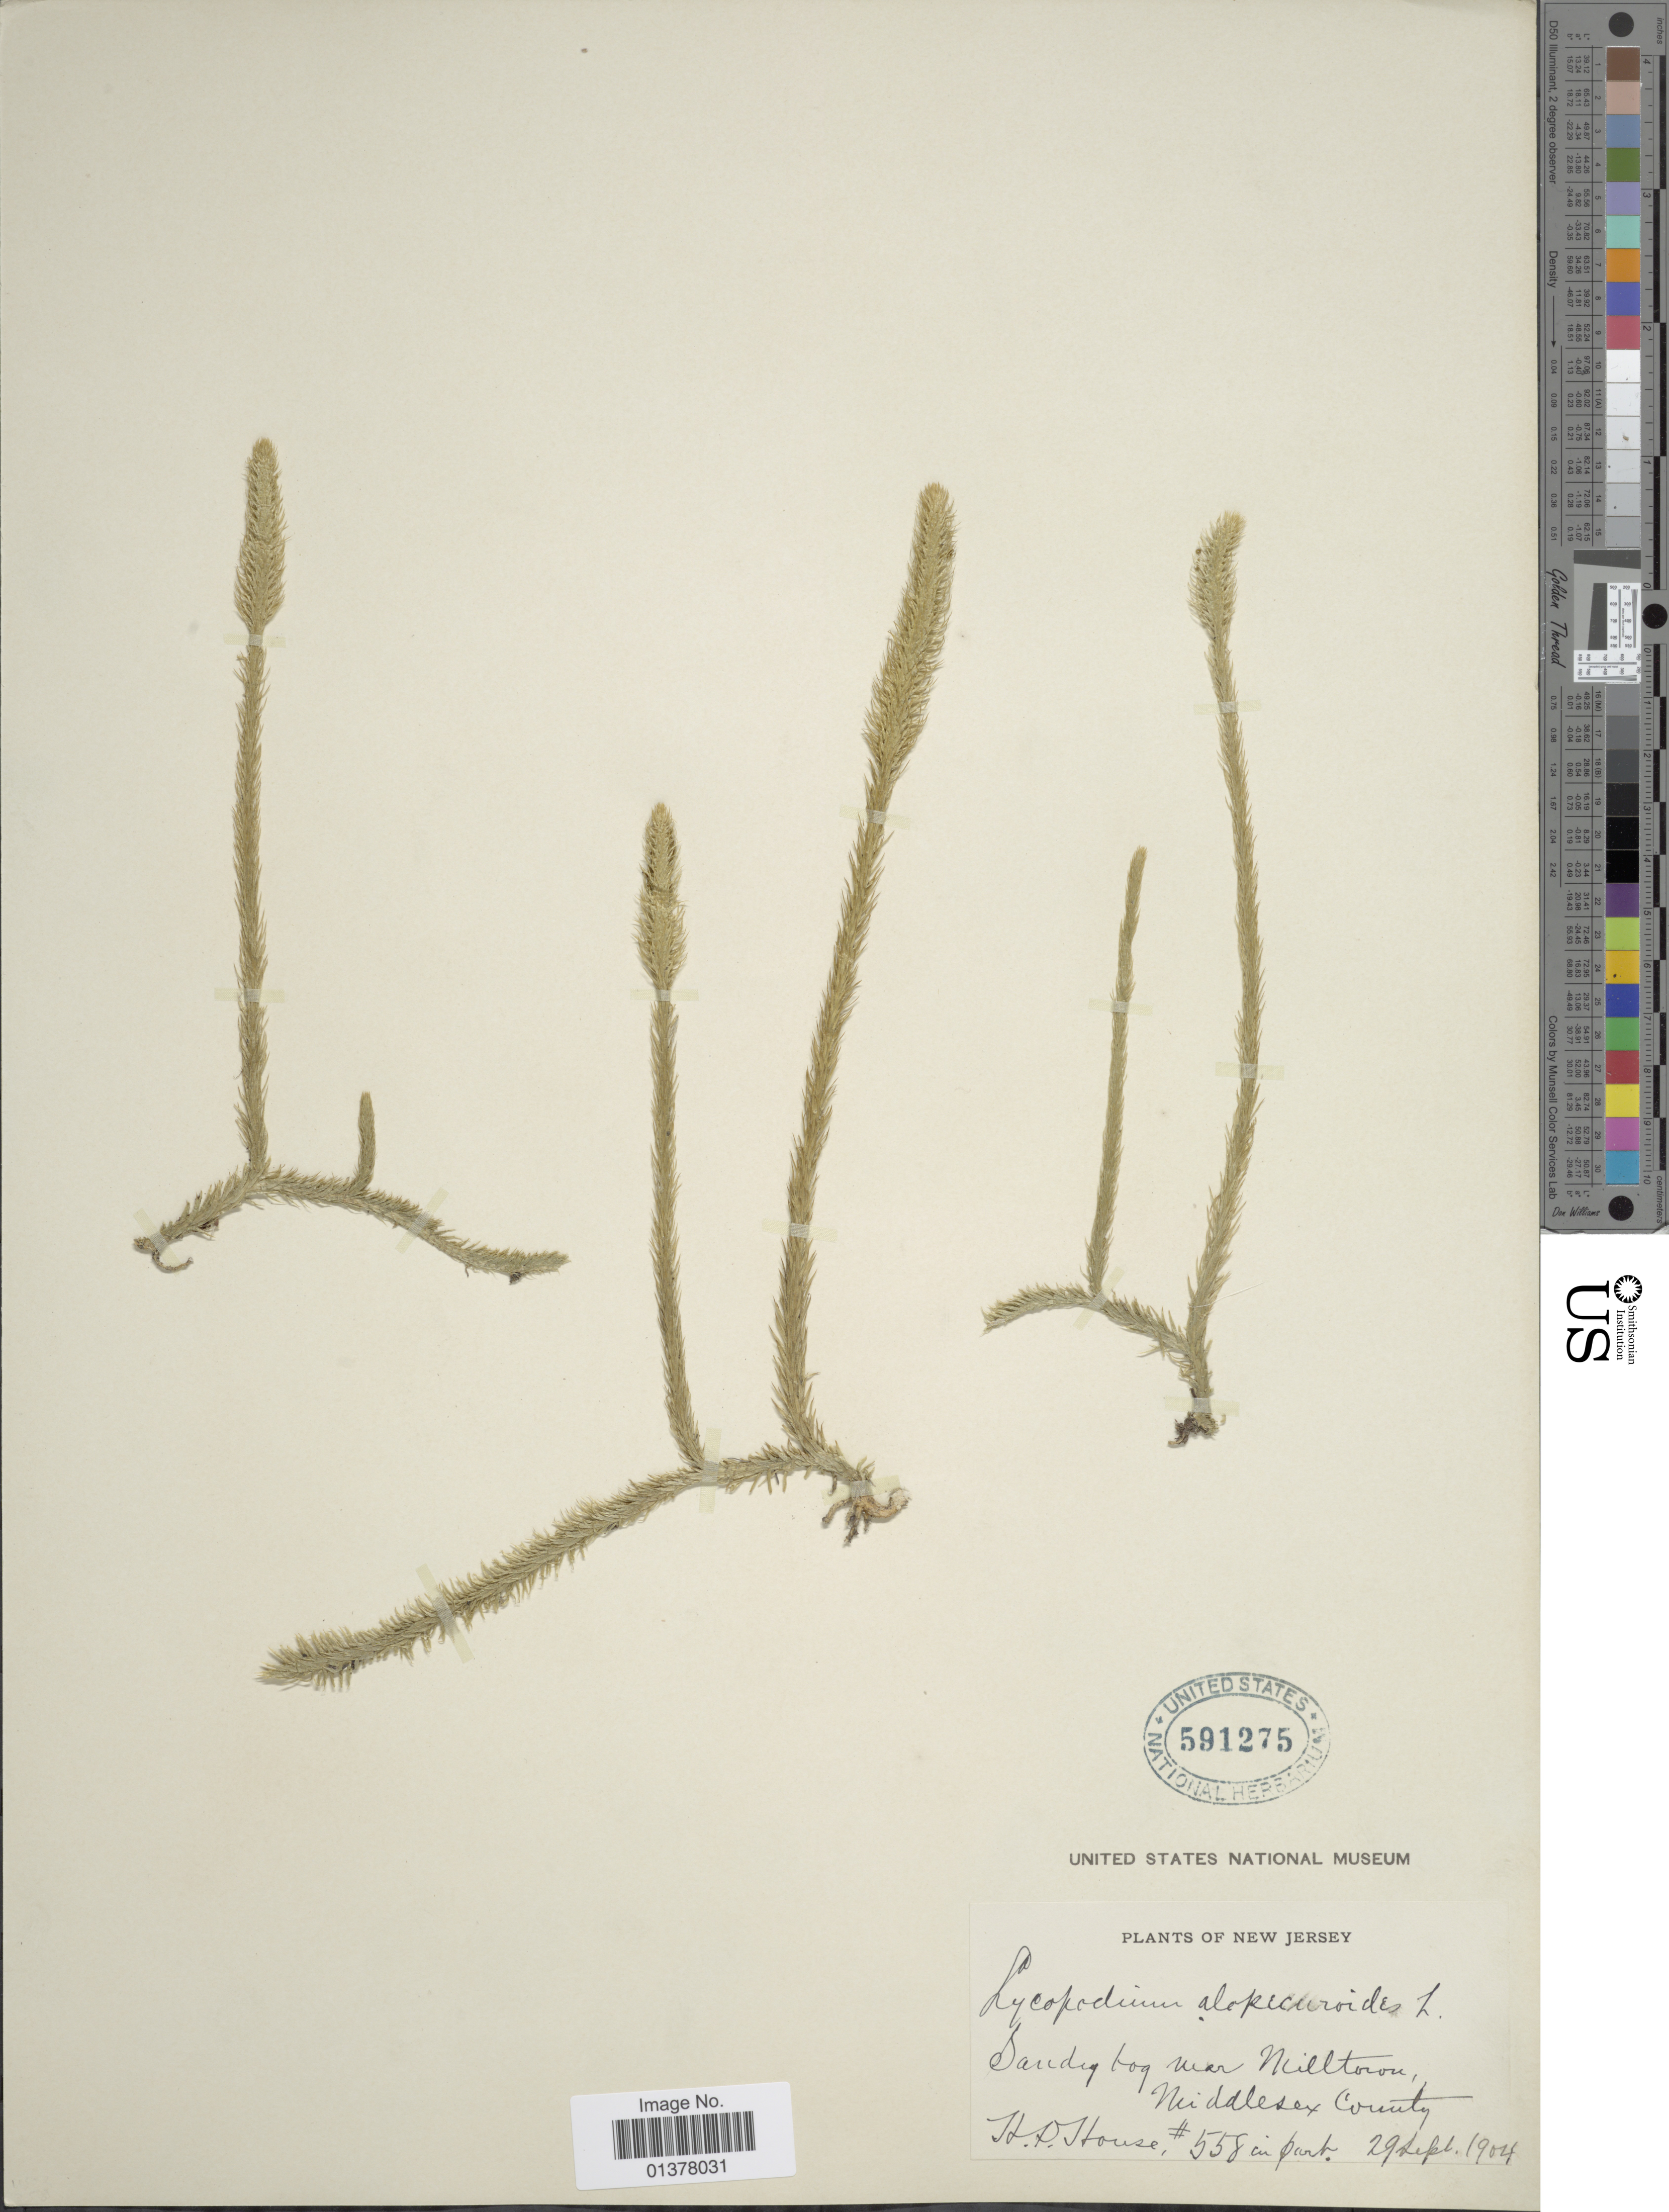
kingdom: Plantae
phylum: Tracheophyta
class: Lycopodiopsida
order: Lycopodiales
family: Lycopodiaceae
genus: Lycopodiella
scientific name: Lycopodiella alopecuroides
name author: (L.) Cranfill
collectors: H. D. House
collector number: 558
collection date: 1904-09-29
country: United States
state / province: New Jersey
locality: Sandy bog near Milltoron, Middlesex County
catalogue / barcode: US 591275